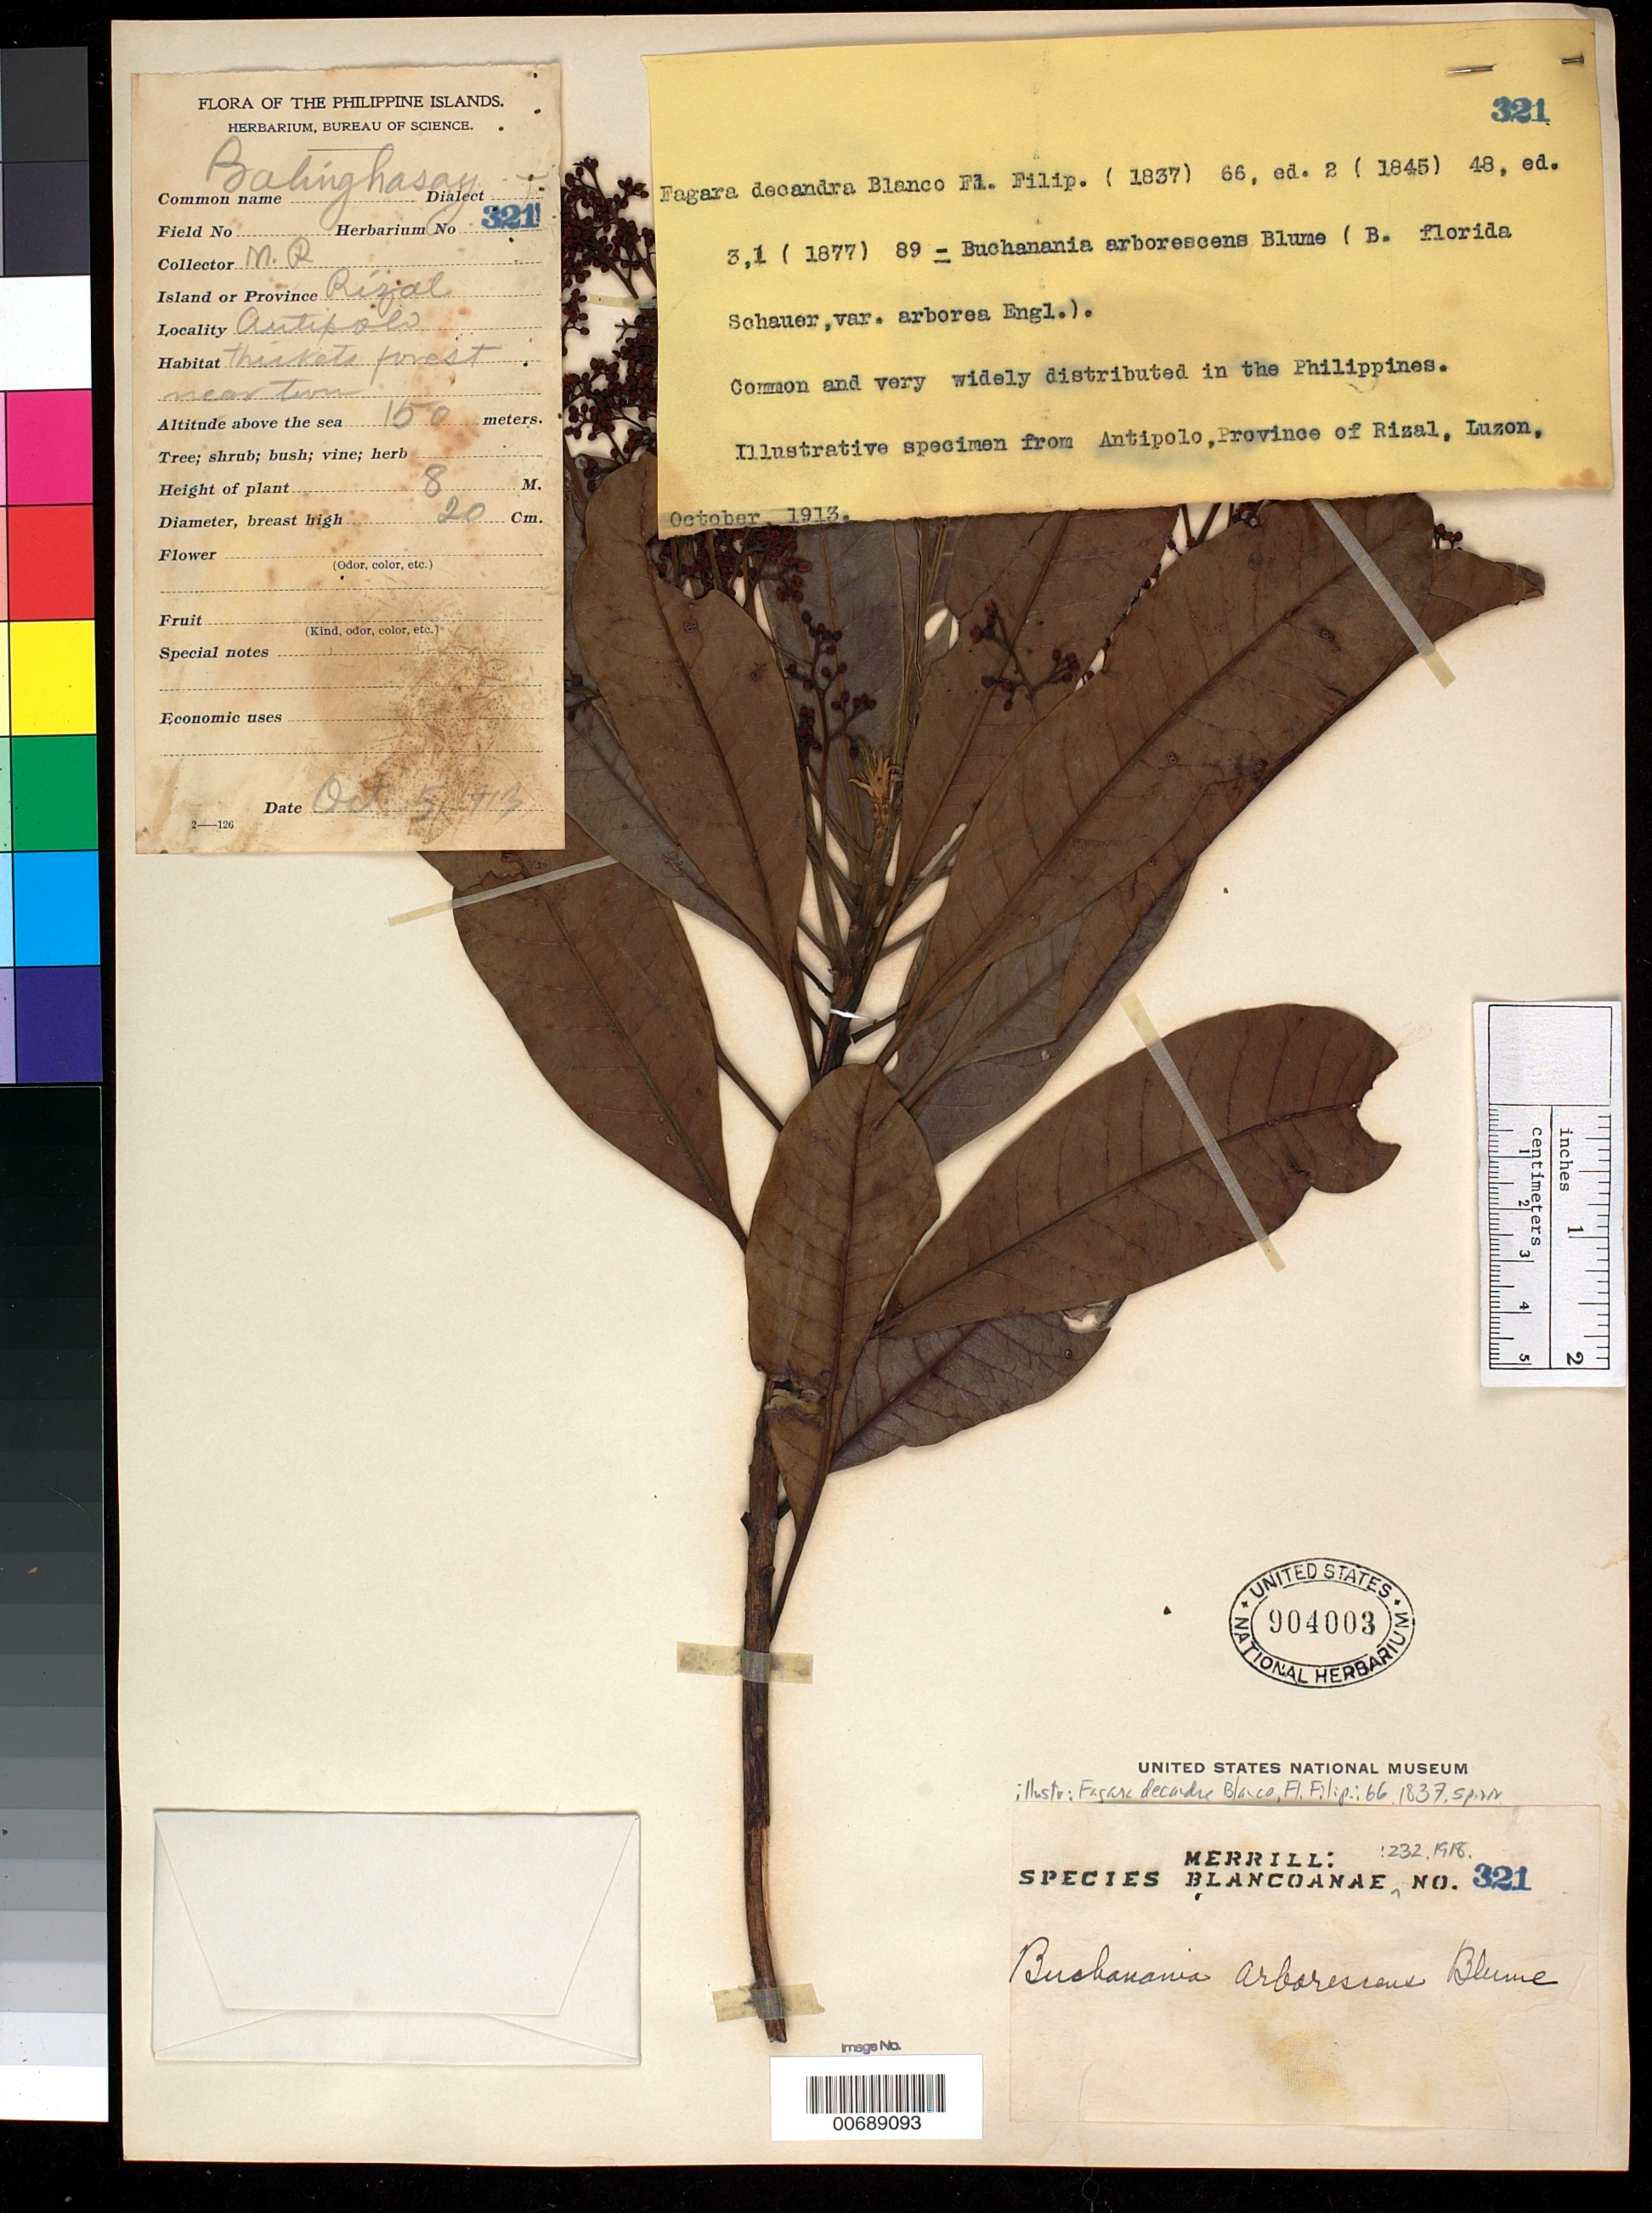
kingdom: Plantae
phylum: Tracheophyta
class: Magnoliopsida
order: Sapindales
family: Anacardiaceae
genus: Buchanania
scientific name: Buchanania arborescens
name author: (Blume) Blume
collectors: M. Ramos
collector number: Sp. Blancoan. 0321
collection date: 1913-10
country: Philippines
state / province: Calabarzon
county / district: Rizal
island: Luzon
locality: Antipolo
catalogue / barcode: US 904003